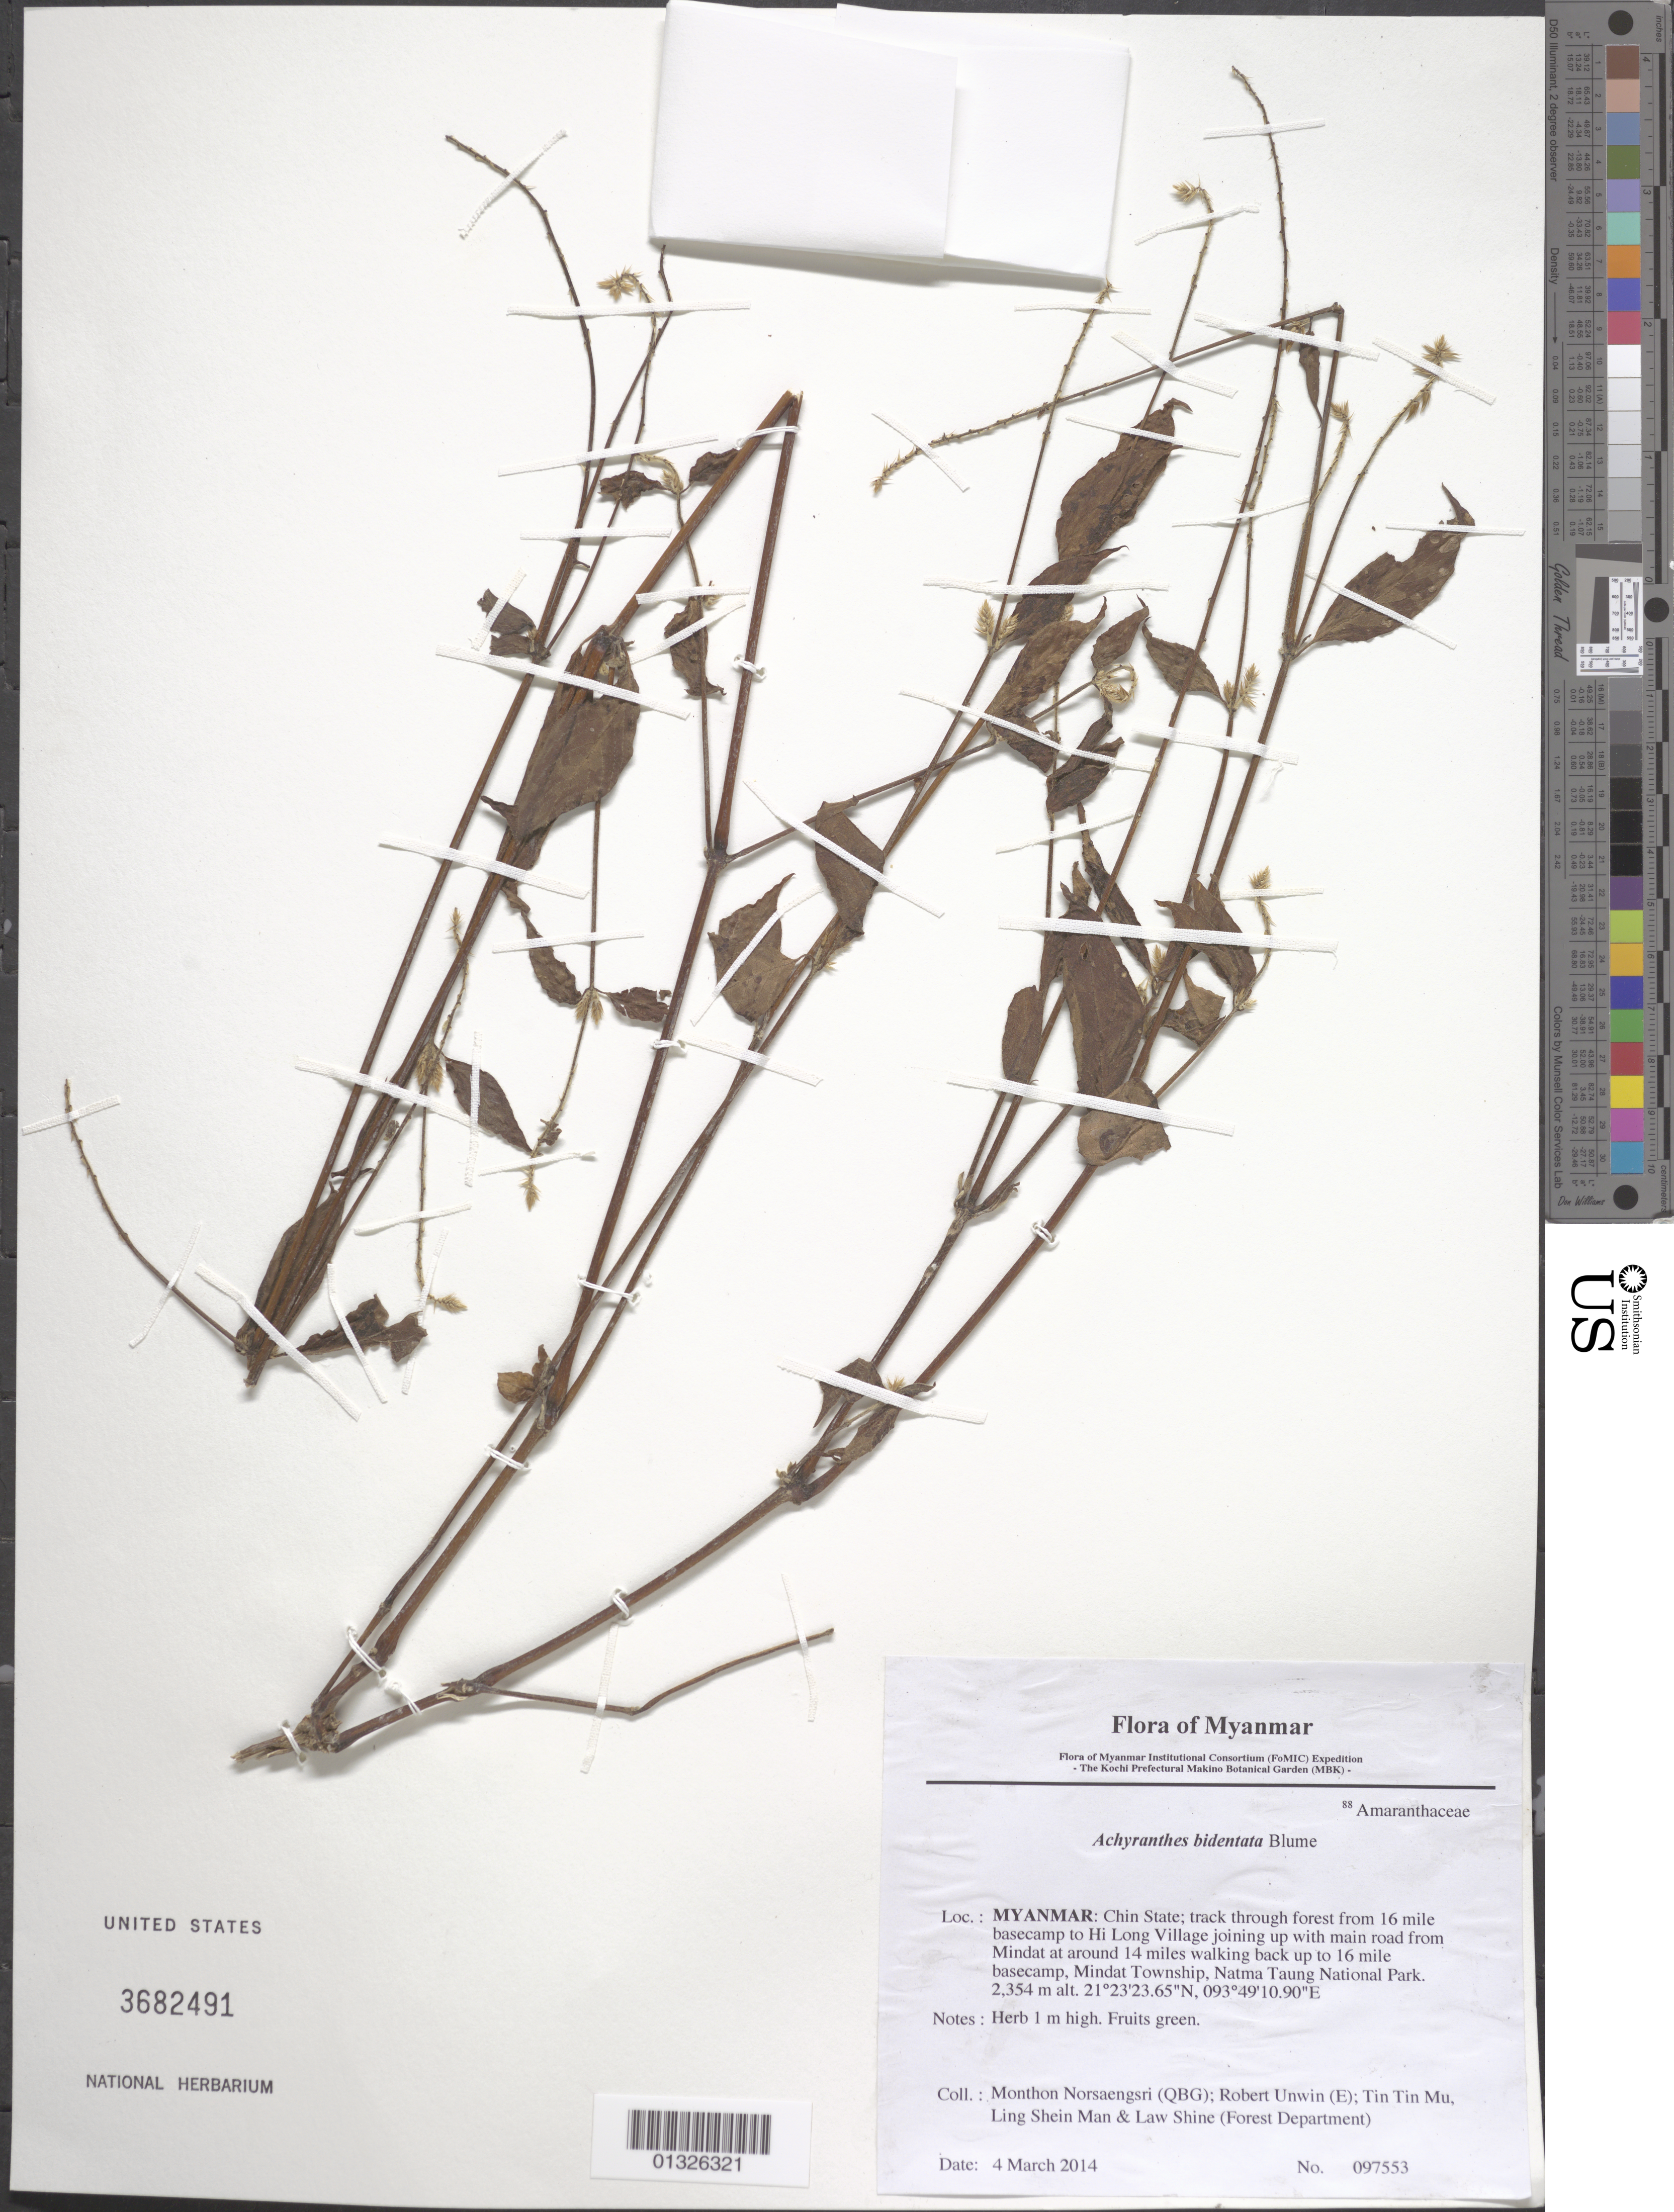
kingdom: Plantae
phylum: Tracheophyta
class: Magnoliopsida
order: Caryophyllales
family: Amaranthaceae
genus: Achyranthes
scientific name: Achyranthes bidentata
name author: Blume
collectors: M. Norsaengsri, R. Unwin, Tin Tin Mu, Ling Shein Man & L. Shine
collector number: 97553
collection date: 2014-03-04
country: Myanmar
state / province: Chin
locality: Track through forest from 16 mile basecamp to Hi Long Village joining up with main road from Mindat at around 14 miles walking back up to 16 mile basecamp, Mindat Township, Natma Taung National Park.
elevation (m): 2354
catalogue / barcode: US 3682491